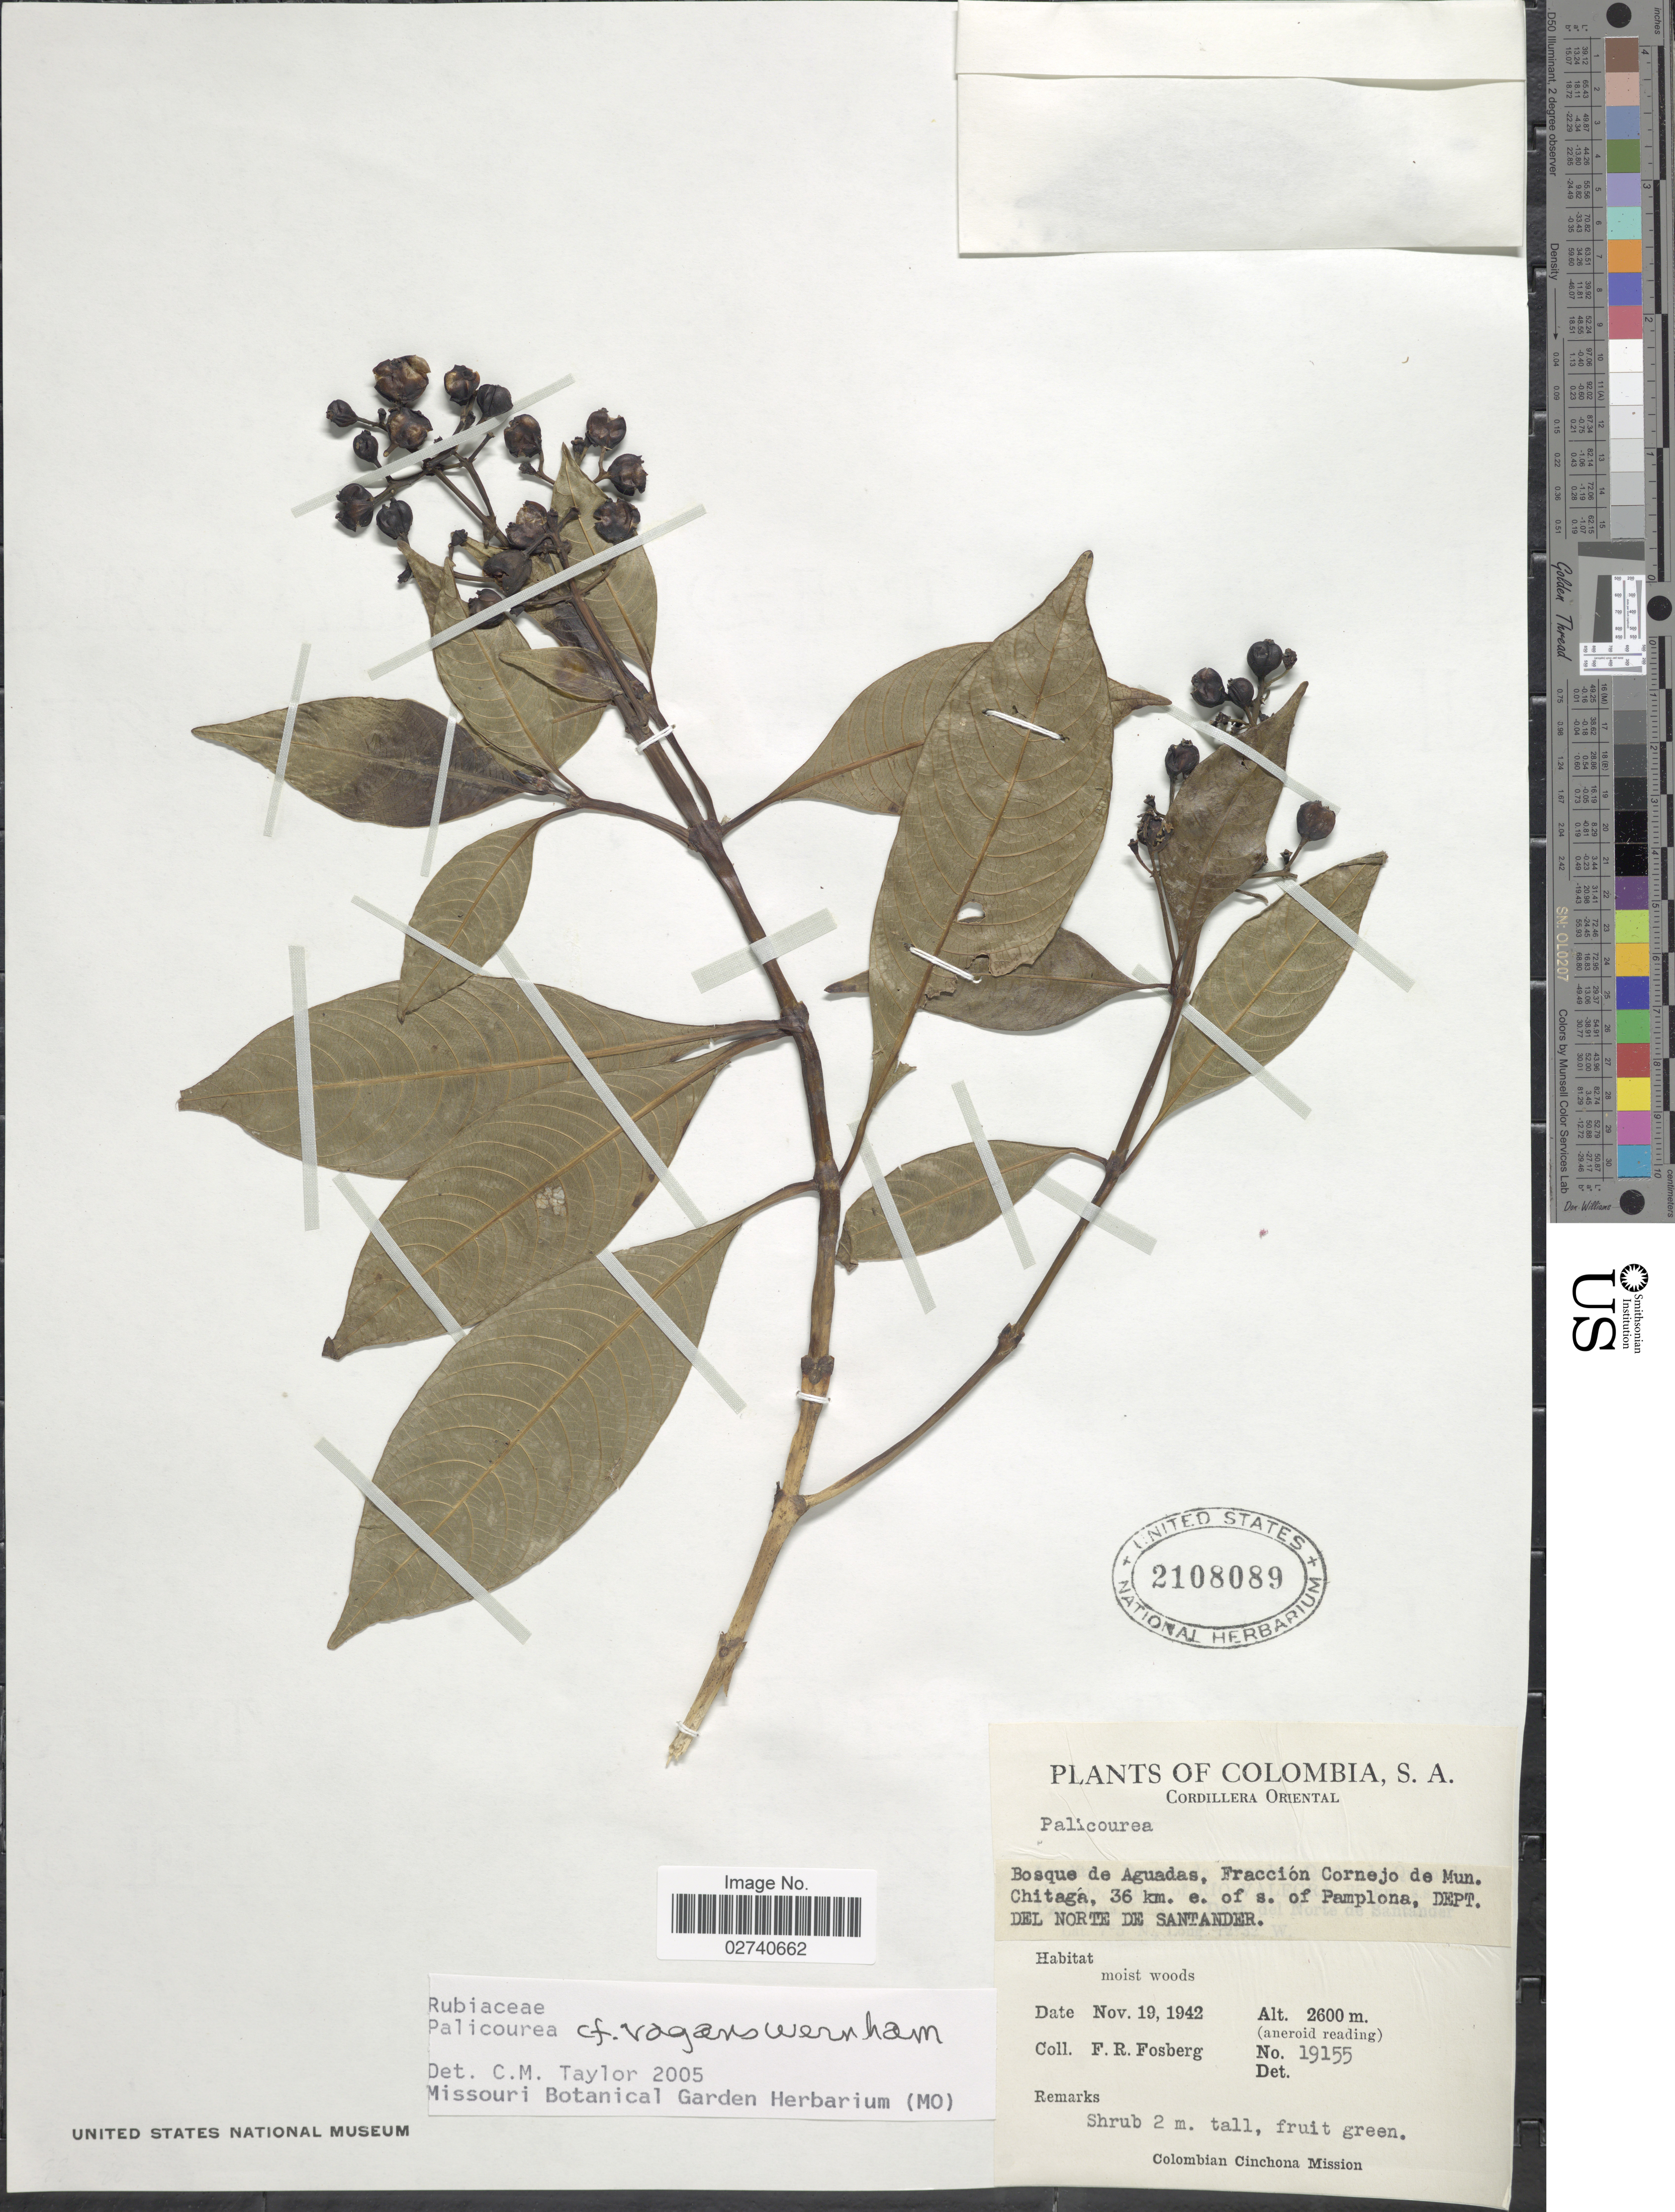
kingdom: Plantae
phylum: Tracheophyta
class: Magnoliopsida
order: Gentianales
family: Rubiaceae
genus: Palicourea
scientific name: Palicourea vagans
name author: Wernham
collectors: F. R. Fosberg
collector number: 19155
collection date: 1942-11-19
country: Colombia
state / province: Norte de Santander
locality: Cordillera Oriental. Bosque de Aguadas, Fraccion Cornejo de Mun. Chitaga, 36 km. e. of s. of Pamplona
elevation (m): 2600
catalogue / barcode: US 2108089